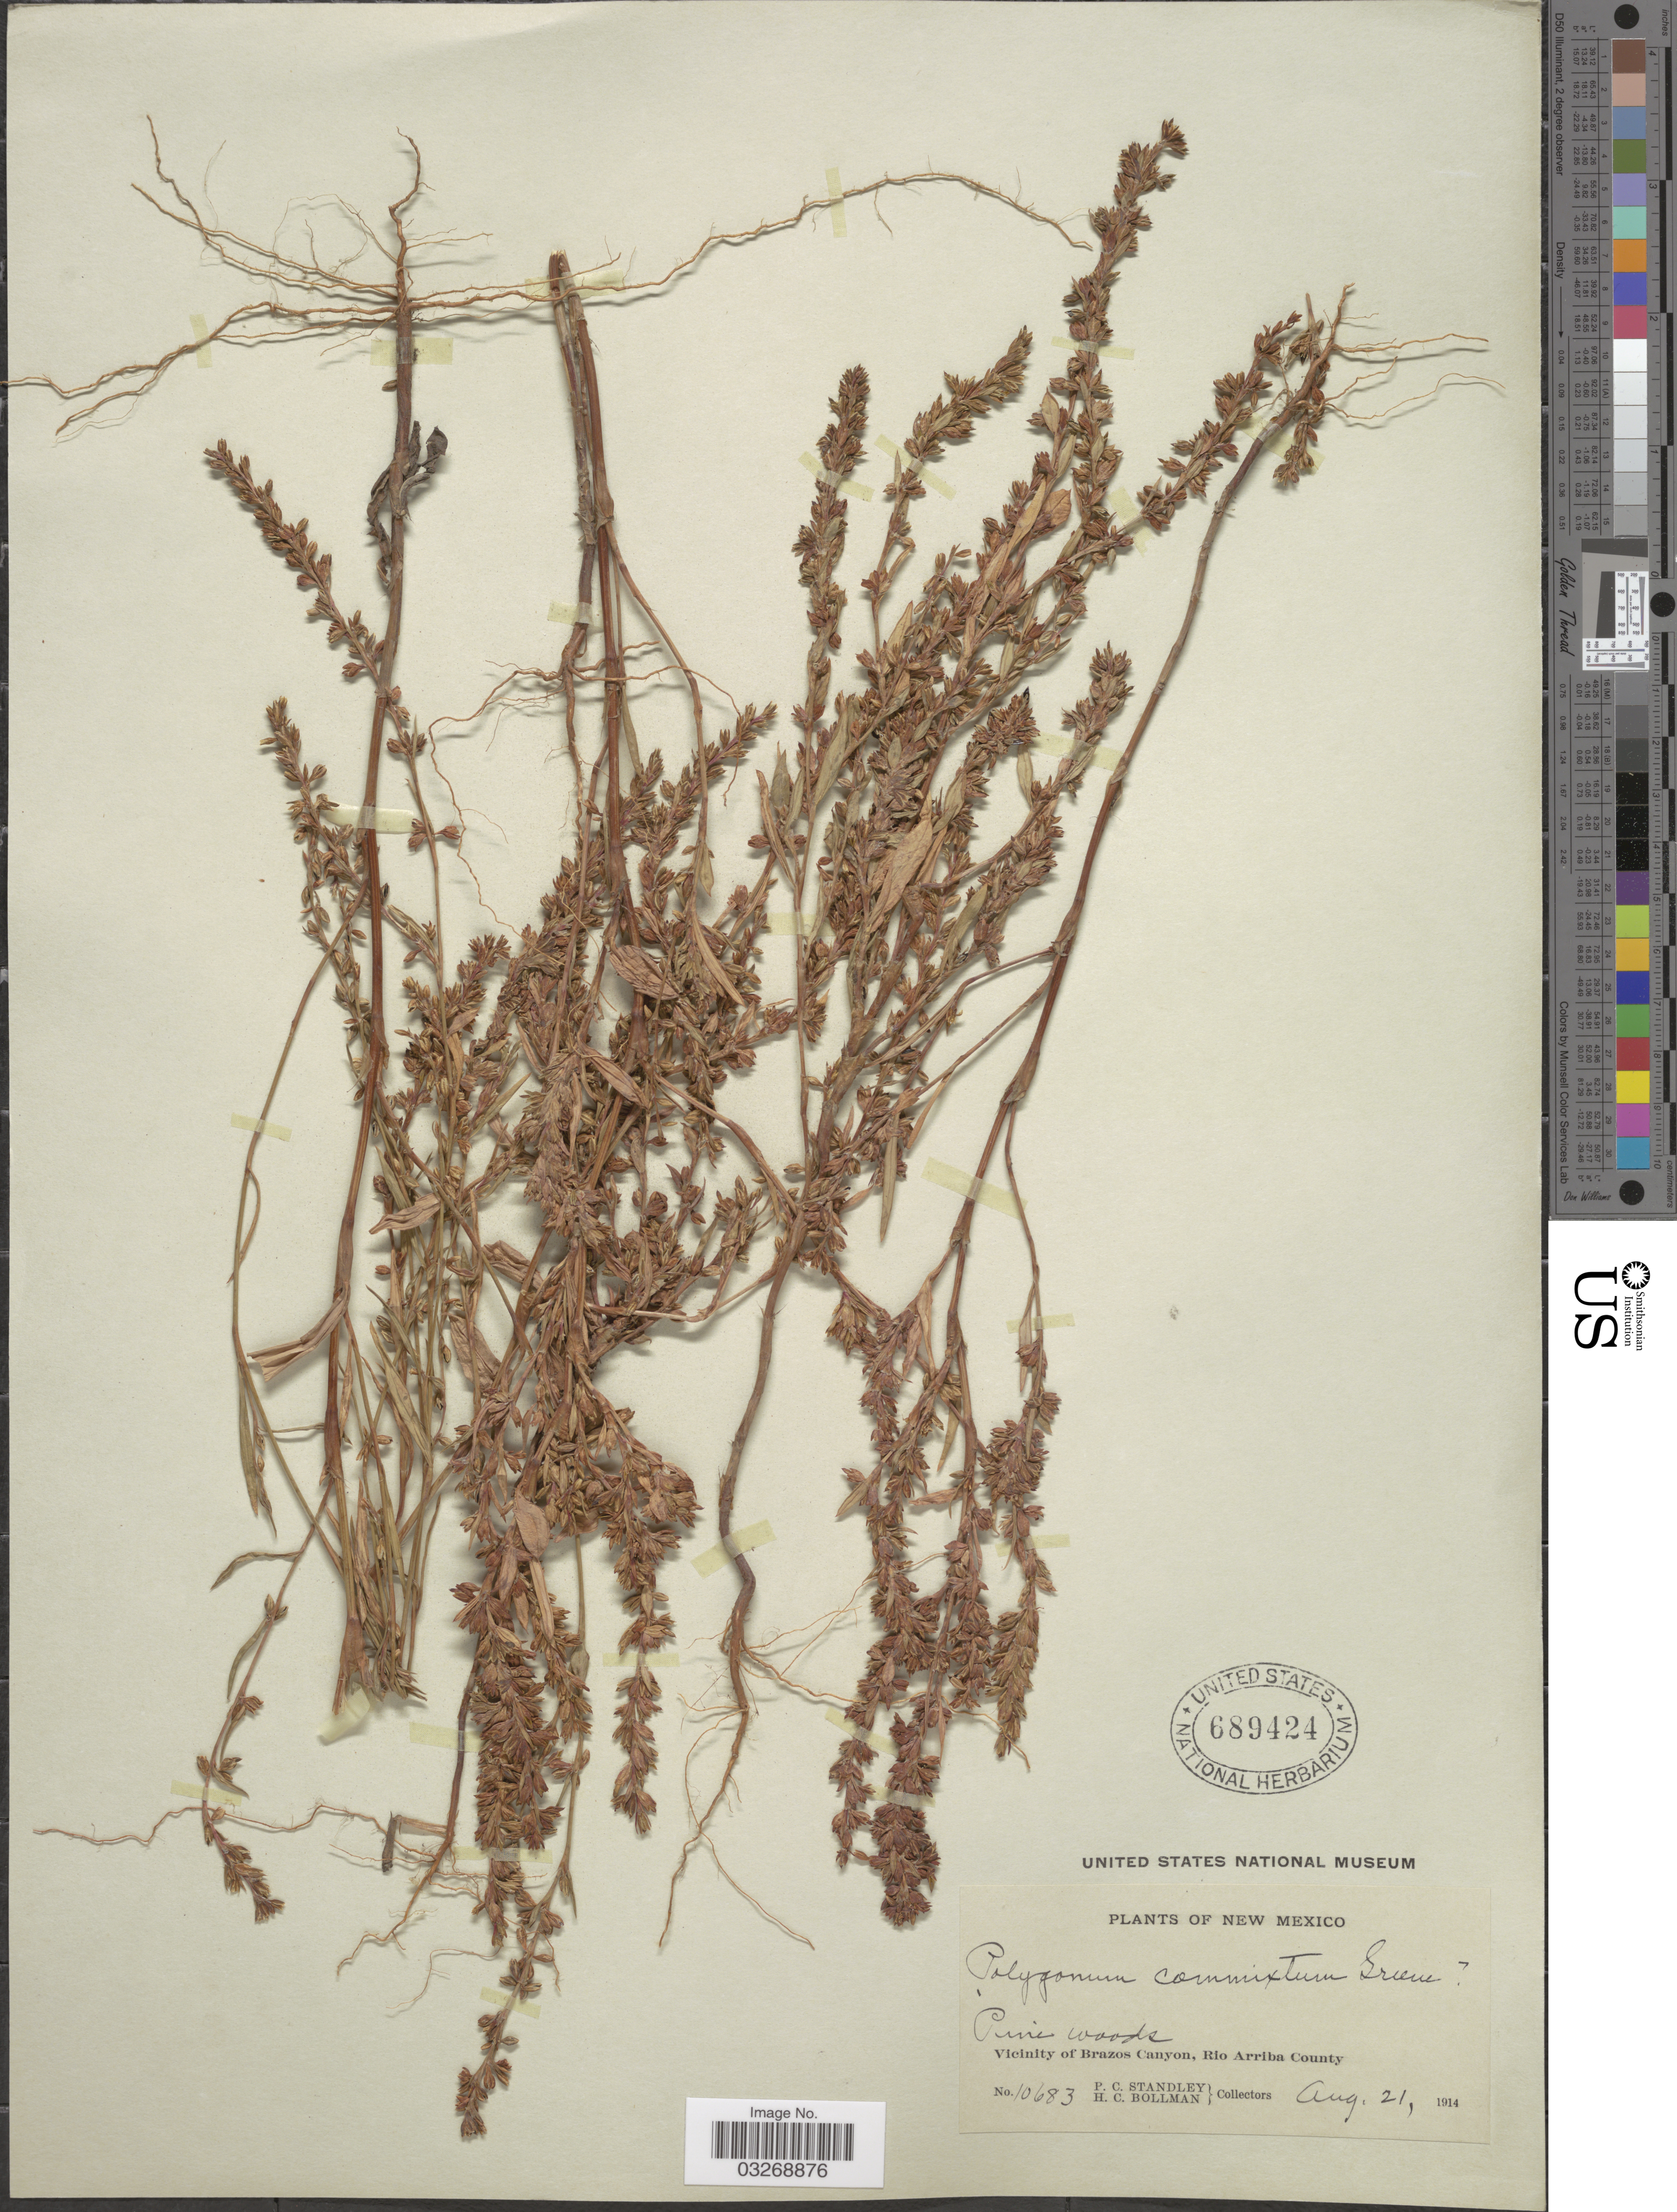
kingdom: Plantae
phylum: Tracheophyta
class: Magnoliopsida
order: Caryophyllales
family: Polygonaceae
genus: Polygonum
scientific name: Polygonum commixtum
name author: S.W. Greene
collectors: P. C. Standley & H. C. Bollman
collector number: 10683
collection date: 1914-08-21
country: United States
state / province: New Mexico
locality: Vicinity of Brazos Canyon, Rio Arriba County.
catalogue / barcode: US 689424